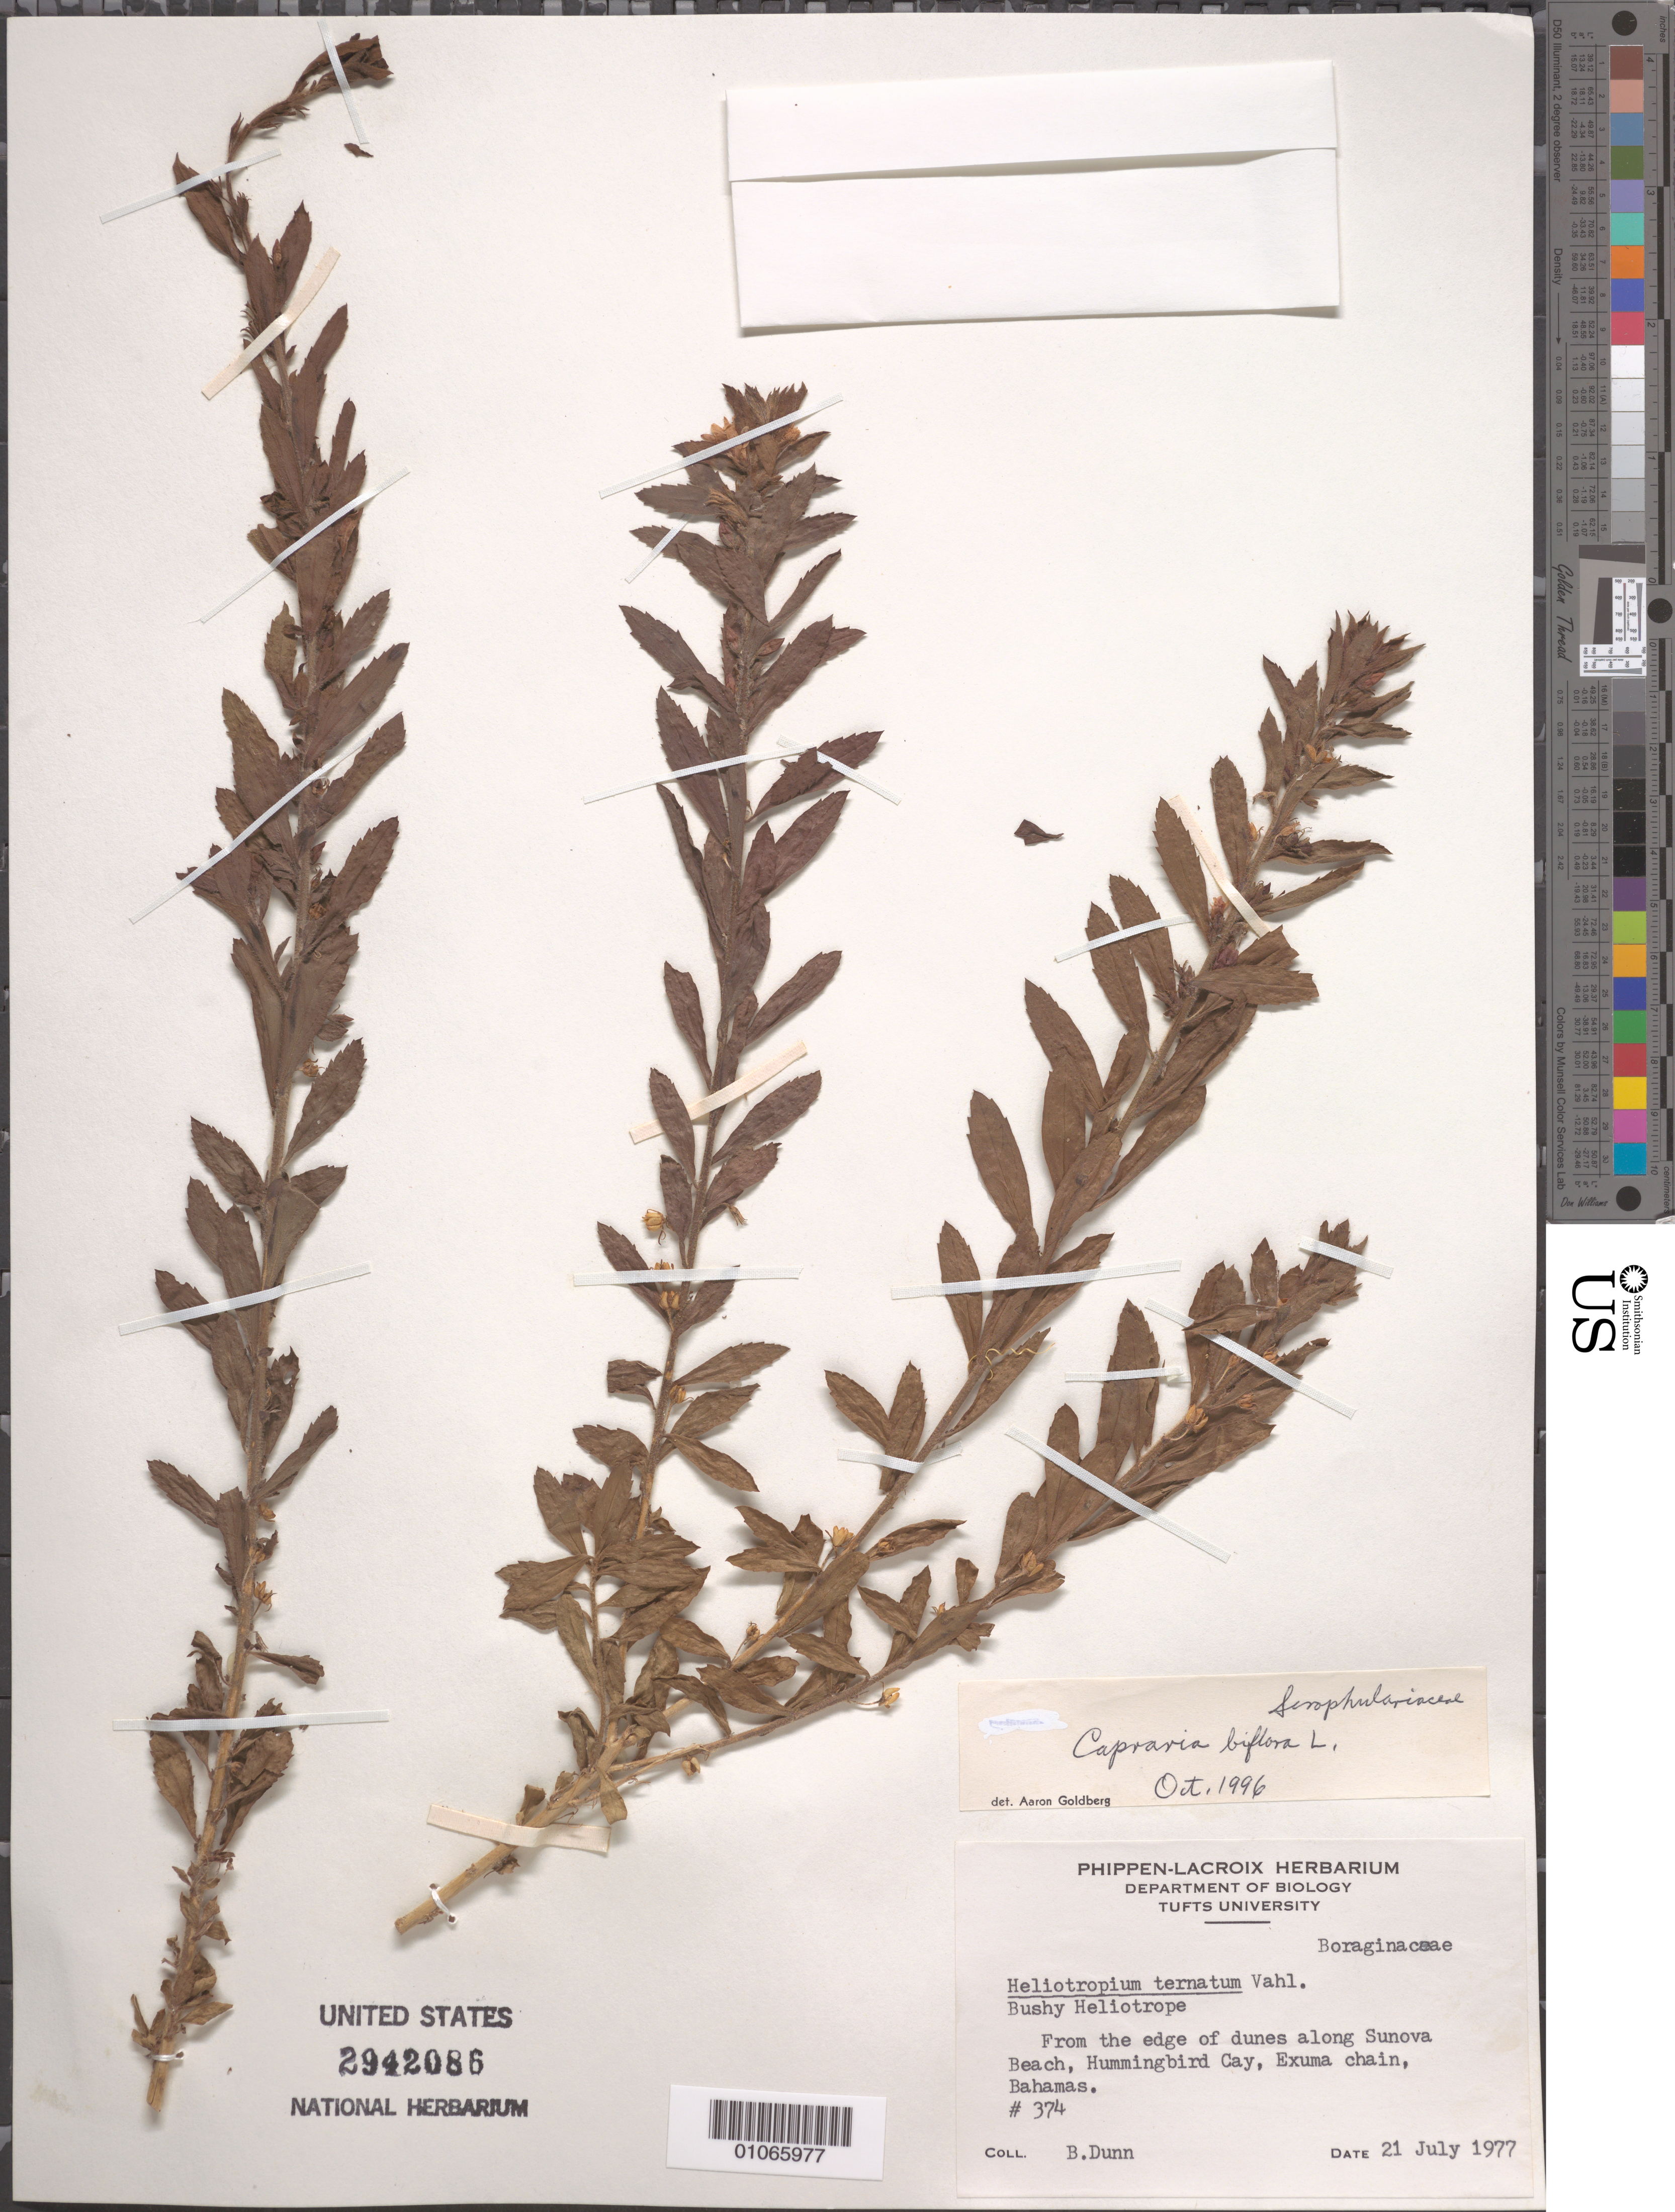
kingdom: Plantae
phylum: Tracheophyta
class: Magnoliopsida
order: Lamiales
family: Scrophulariaceae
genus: Capraria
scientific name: Capraria biflora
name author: L.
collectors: B. Dunn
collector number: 374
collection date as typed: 21 Jul 1977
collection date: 1977-07-21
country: Bahamas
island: Hummingbird Cay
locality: From the edge of dunes along Sunova Beach, Hummingbird Cay, Exuma chain.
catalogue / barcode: US 2942086